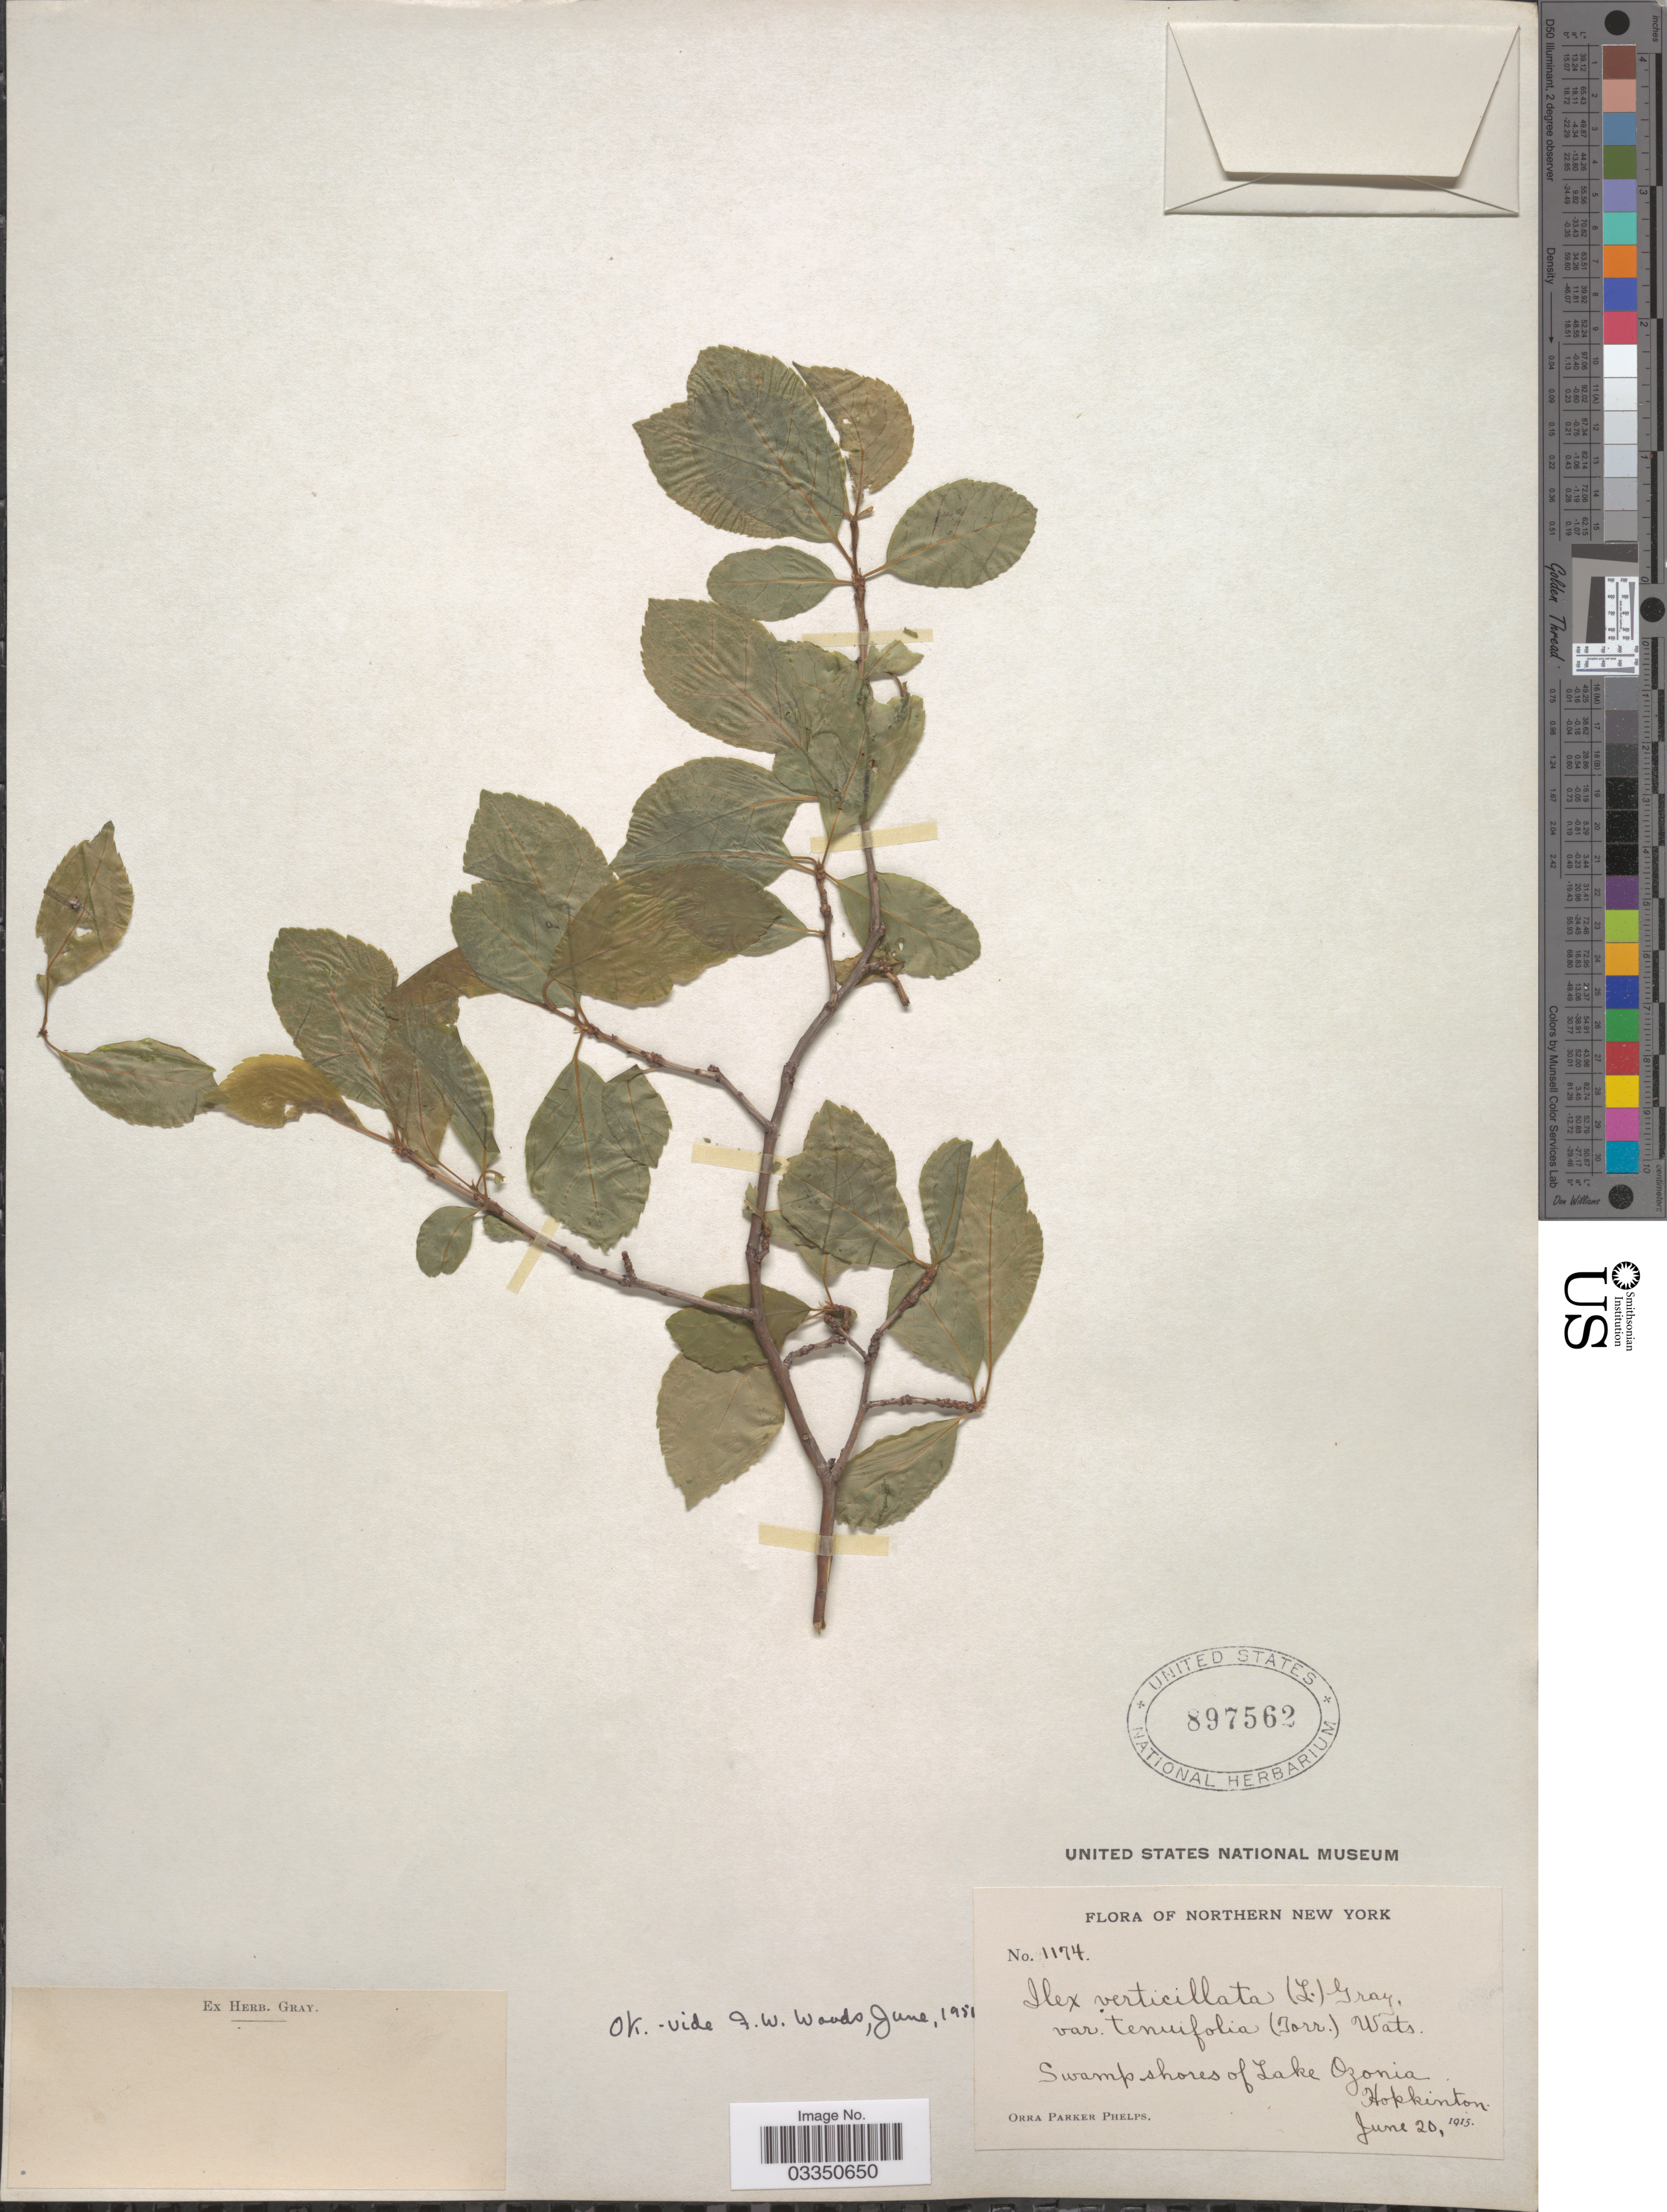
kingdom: Plantae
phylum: Tracheophyta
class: Magnoliopsida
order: Aquifoliales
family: Aquifoliaceae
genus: Ilex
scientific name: Ilex verticillata var. tenuifolia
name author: (Torr.) S. Watson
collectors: O. P. Phelps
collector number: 1174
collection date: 1915-06-20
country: United States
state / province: New York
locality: Northern New York. Swamp shores of Lake Ozonia. Hokkinton.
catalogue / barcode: US 897562